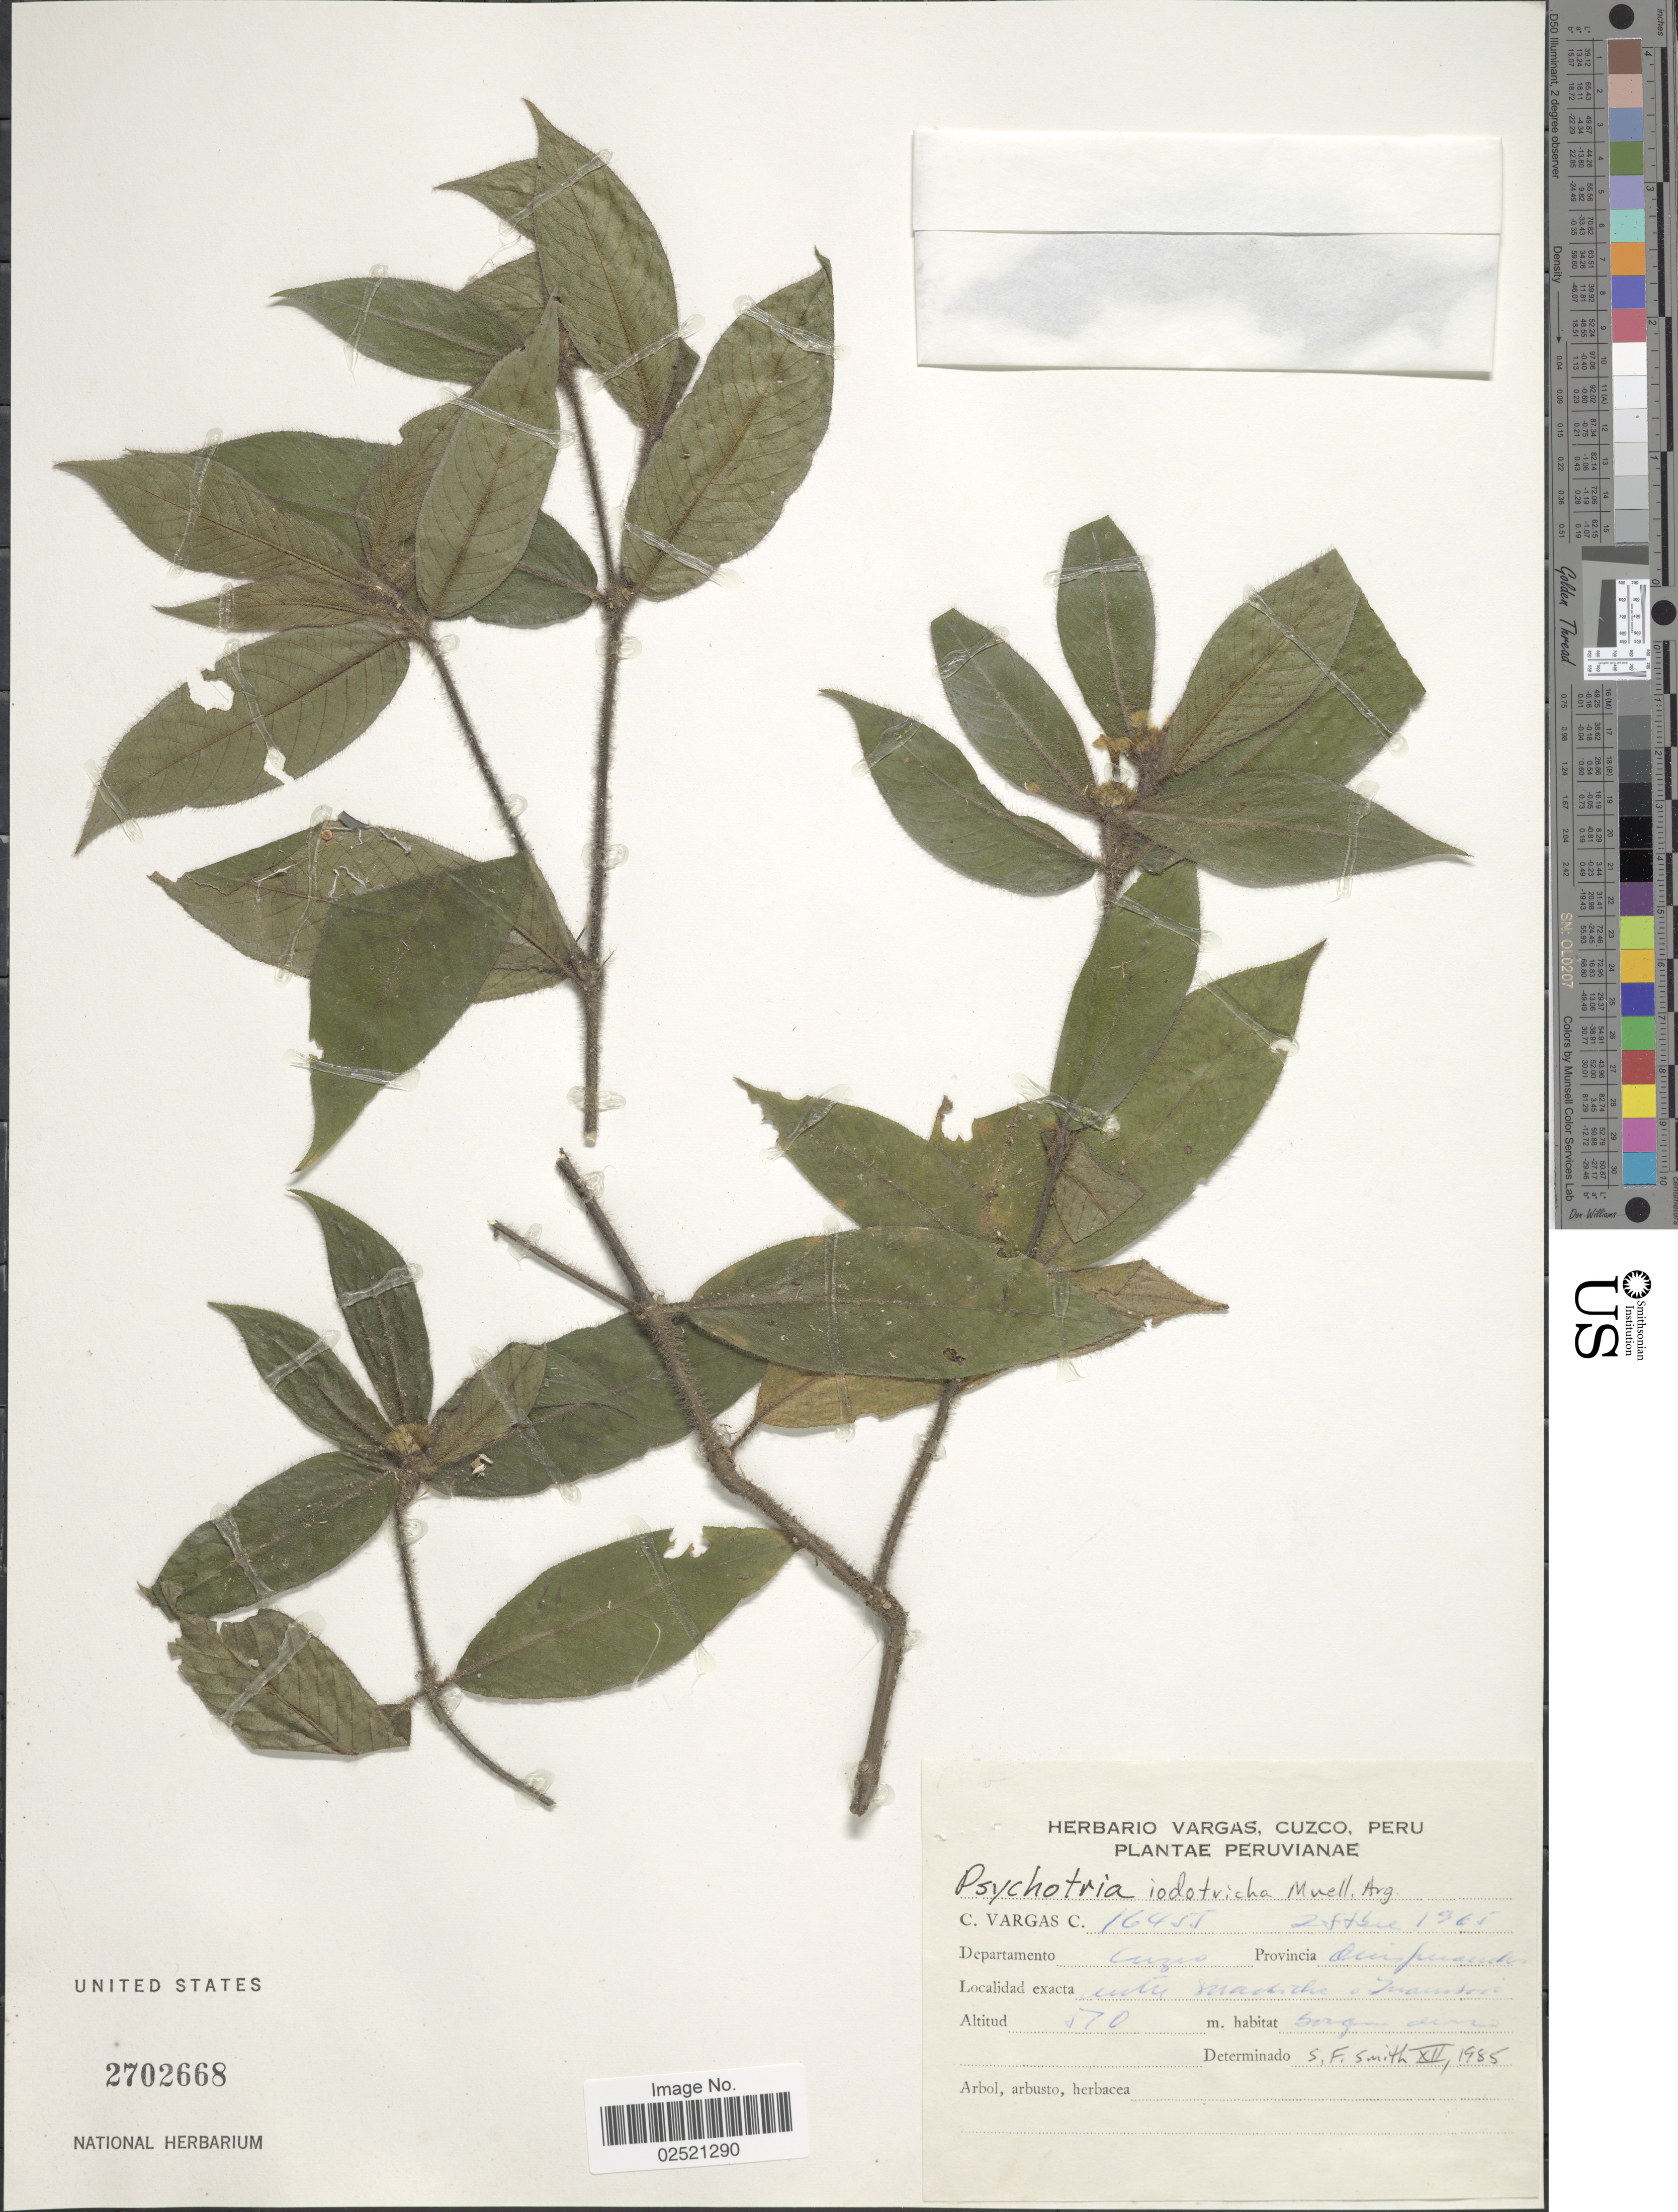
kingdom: Plantae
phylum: Tracheophyta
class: Magnoliopsida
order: Gentianales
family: Rubiaceae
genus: Psychotria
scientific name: Psychotria iodotricha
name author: Müll. Arg.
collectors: C. Vargas Calderón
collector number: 16455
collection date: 1965-02-28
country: Peru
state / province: Cusco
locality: Cuzco, Provincia Quispicanchis, entre Machiche a Inambari.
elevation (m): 510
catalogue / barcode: US 2702668